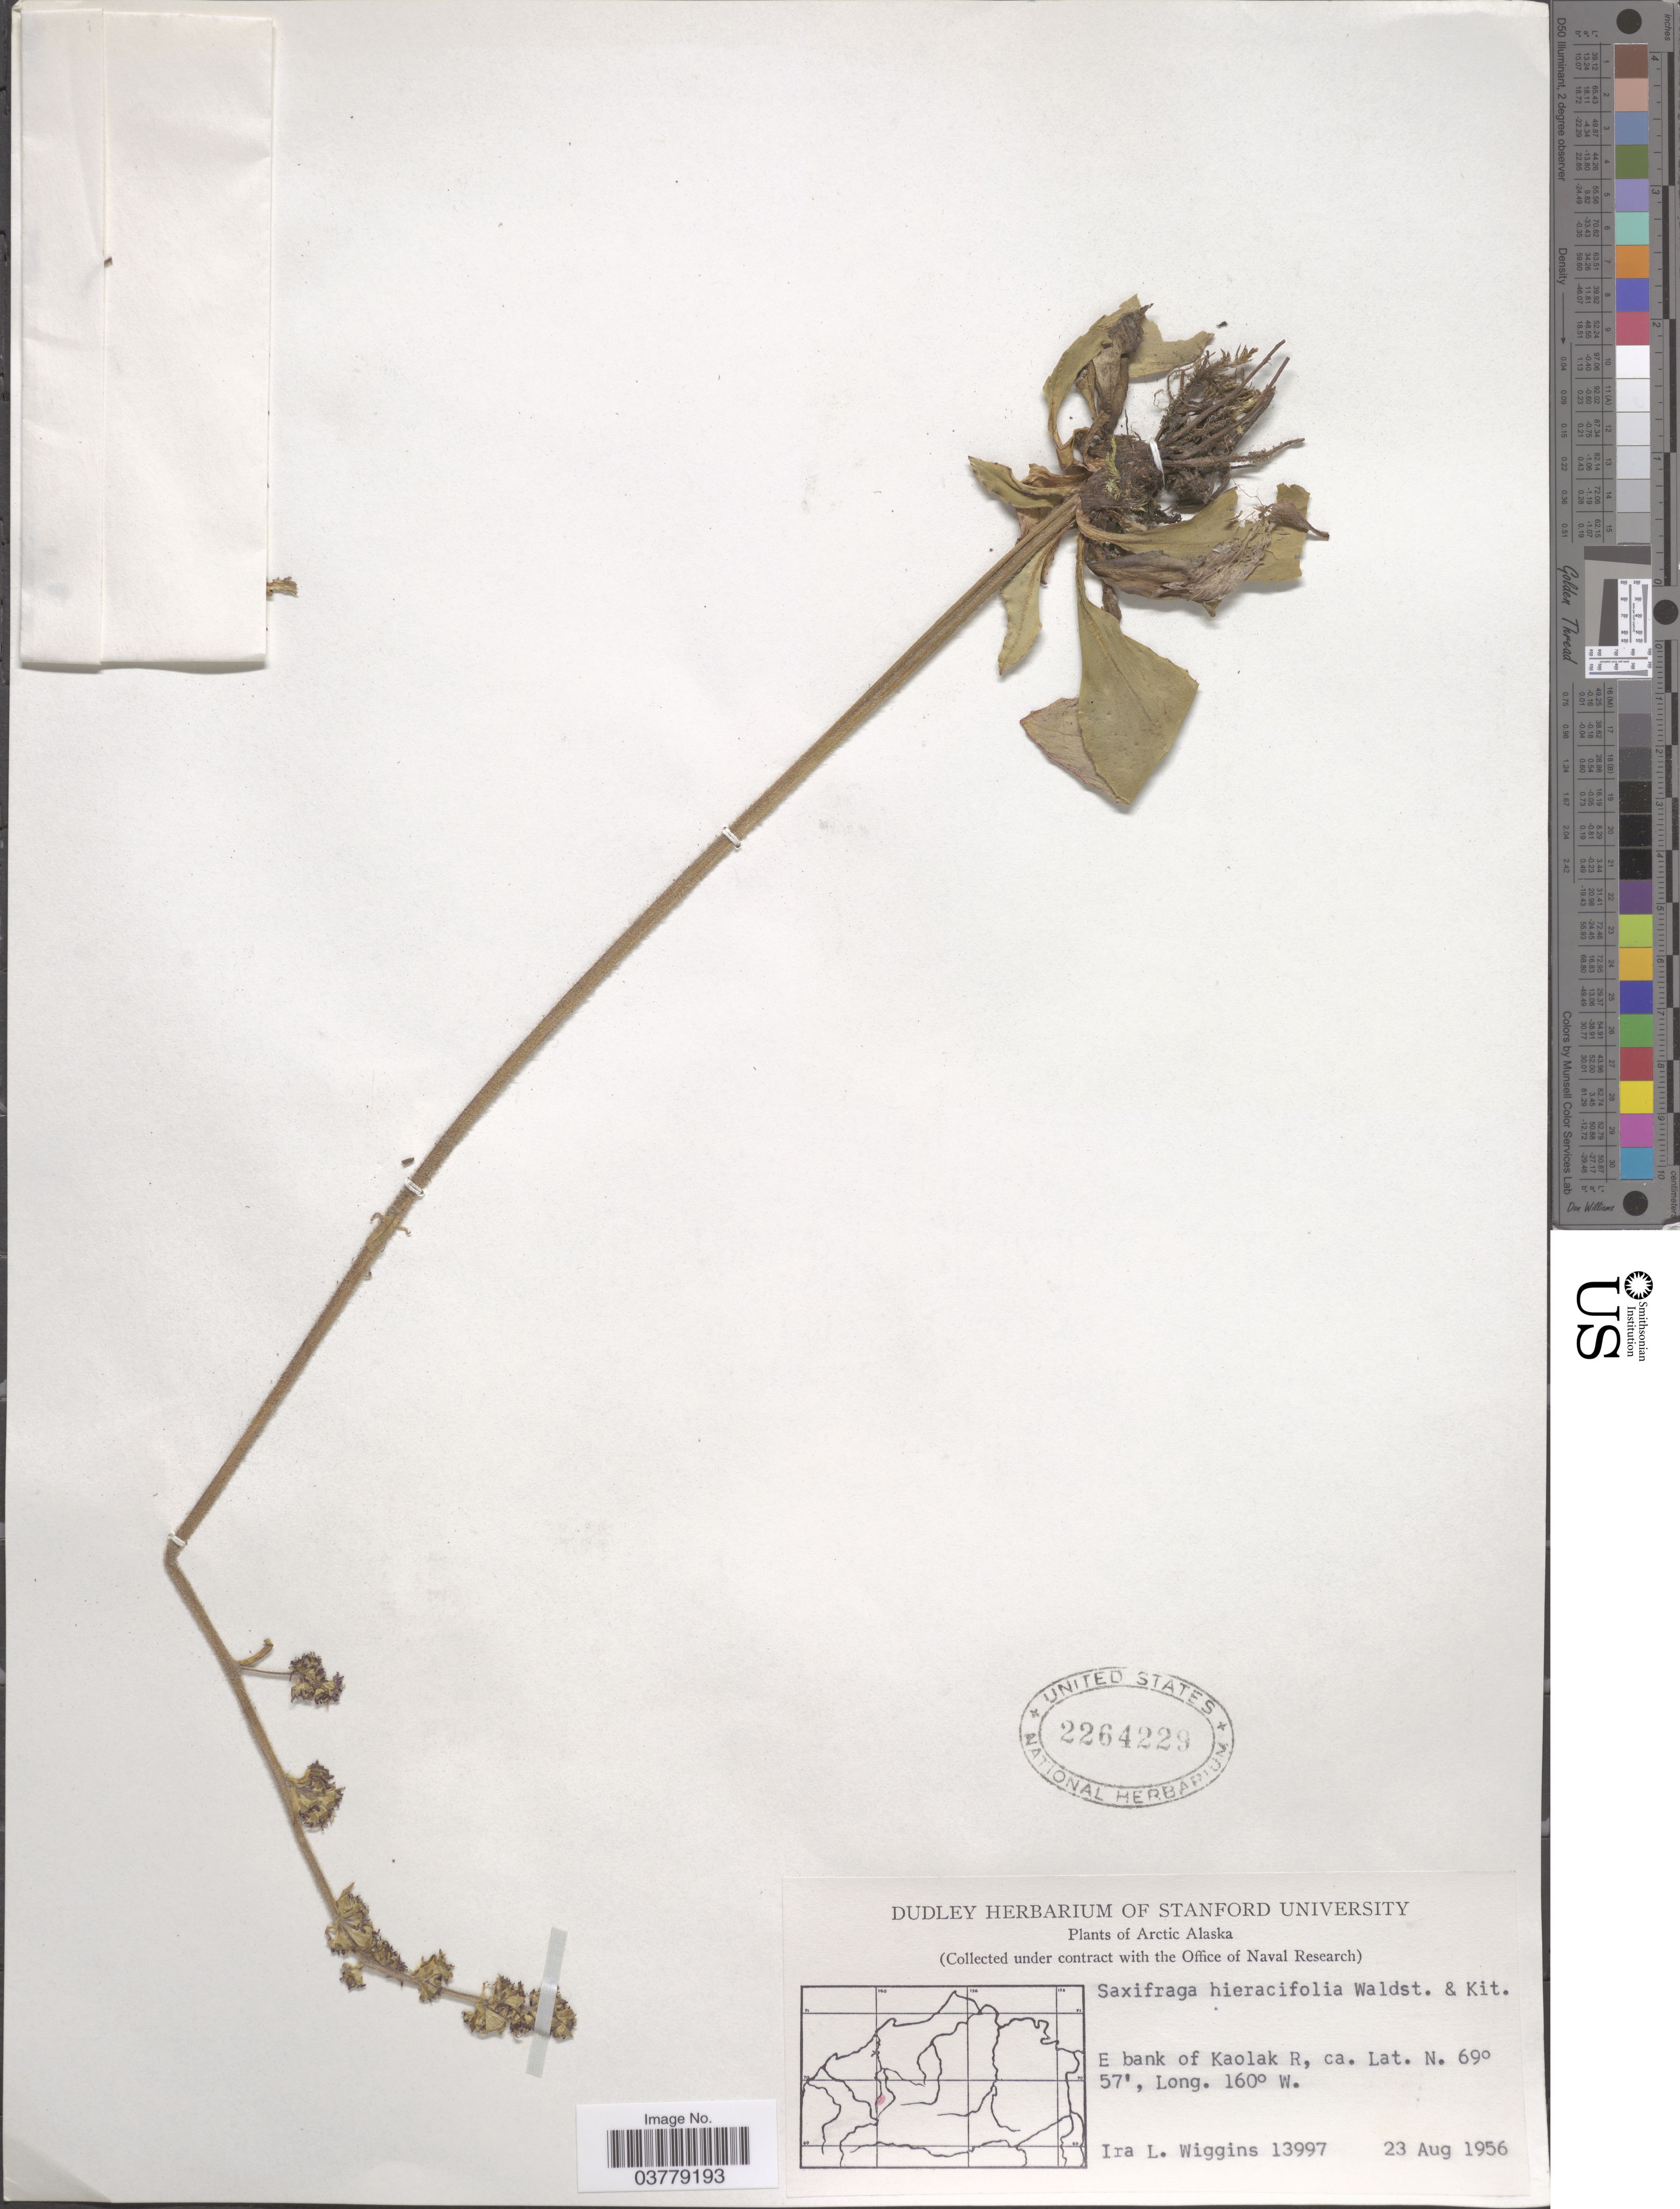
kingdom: Plantae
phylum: Tracheophyta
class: Magnoliopsida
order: Saxifragales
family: Saxifragaceae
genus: Micranthes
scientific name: Micranthes hieraciifolia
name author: (Waldst. & Kit. ex Willd.) Haw.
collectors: I. L. Wiggins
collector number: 13997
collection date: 1956-08-23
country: United States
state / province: Alaska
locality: Arctic Alaska. E bank of Kaolak R.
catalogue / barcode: US 2264229